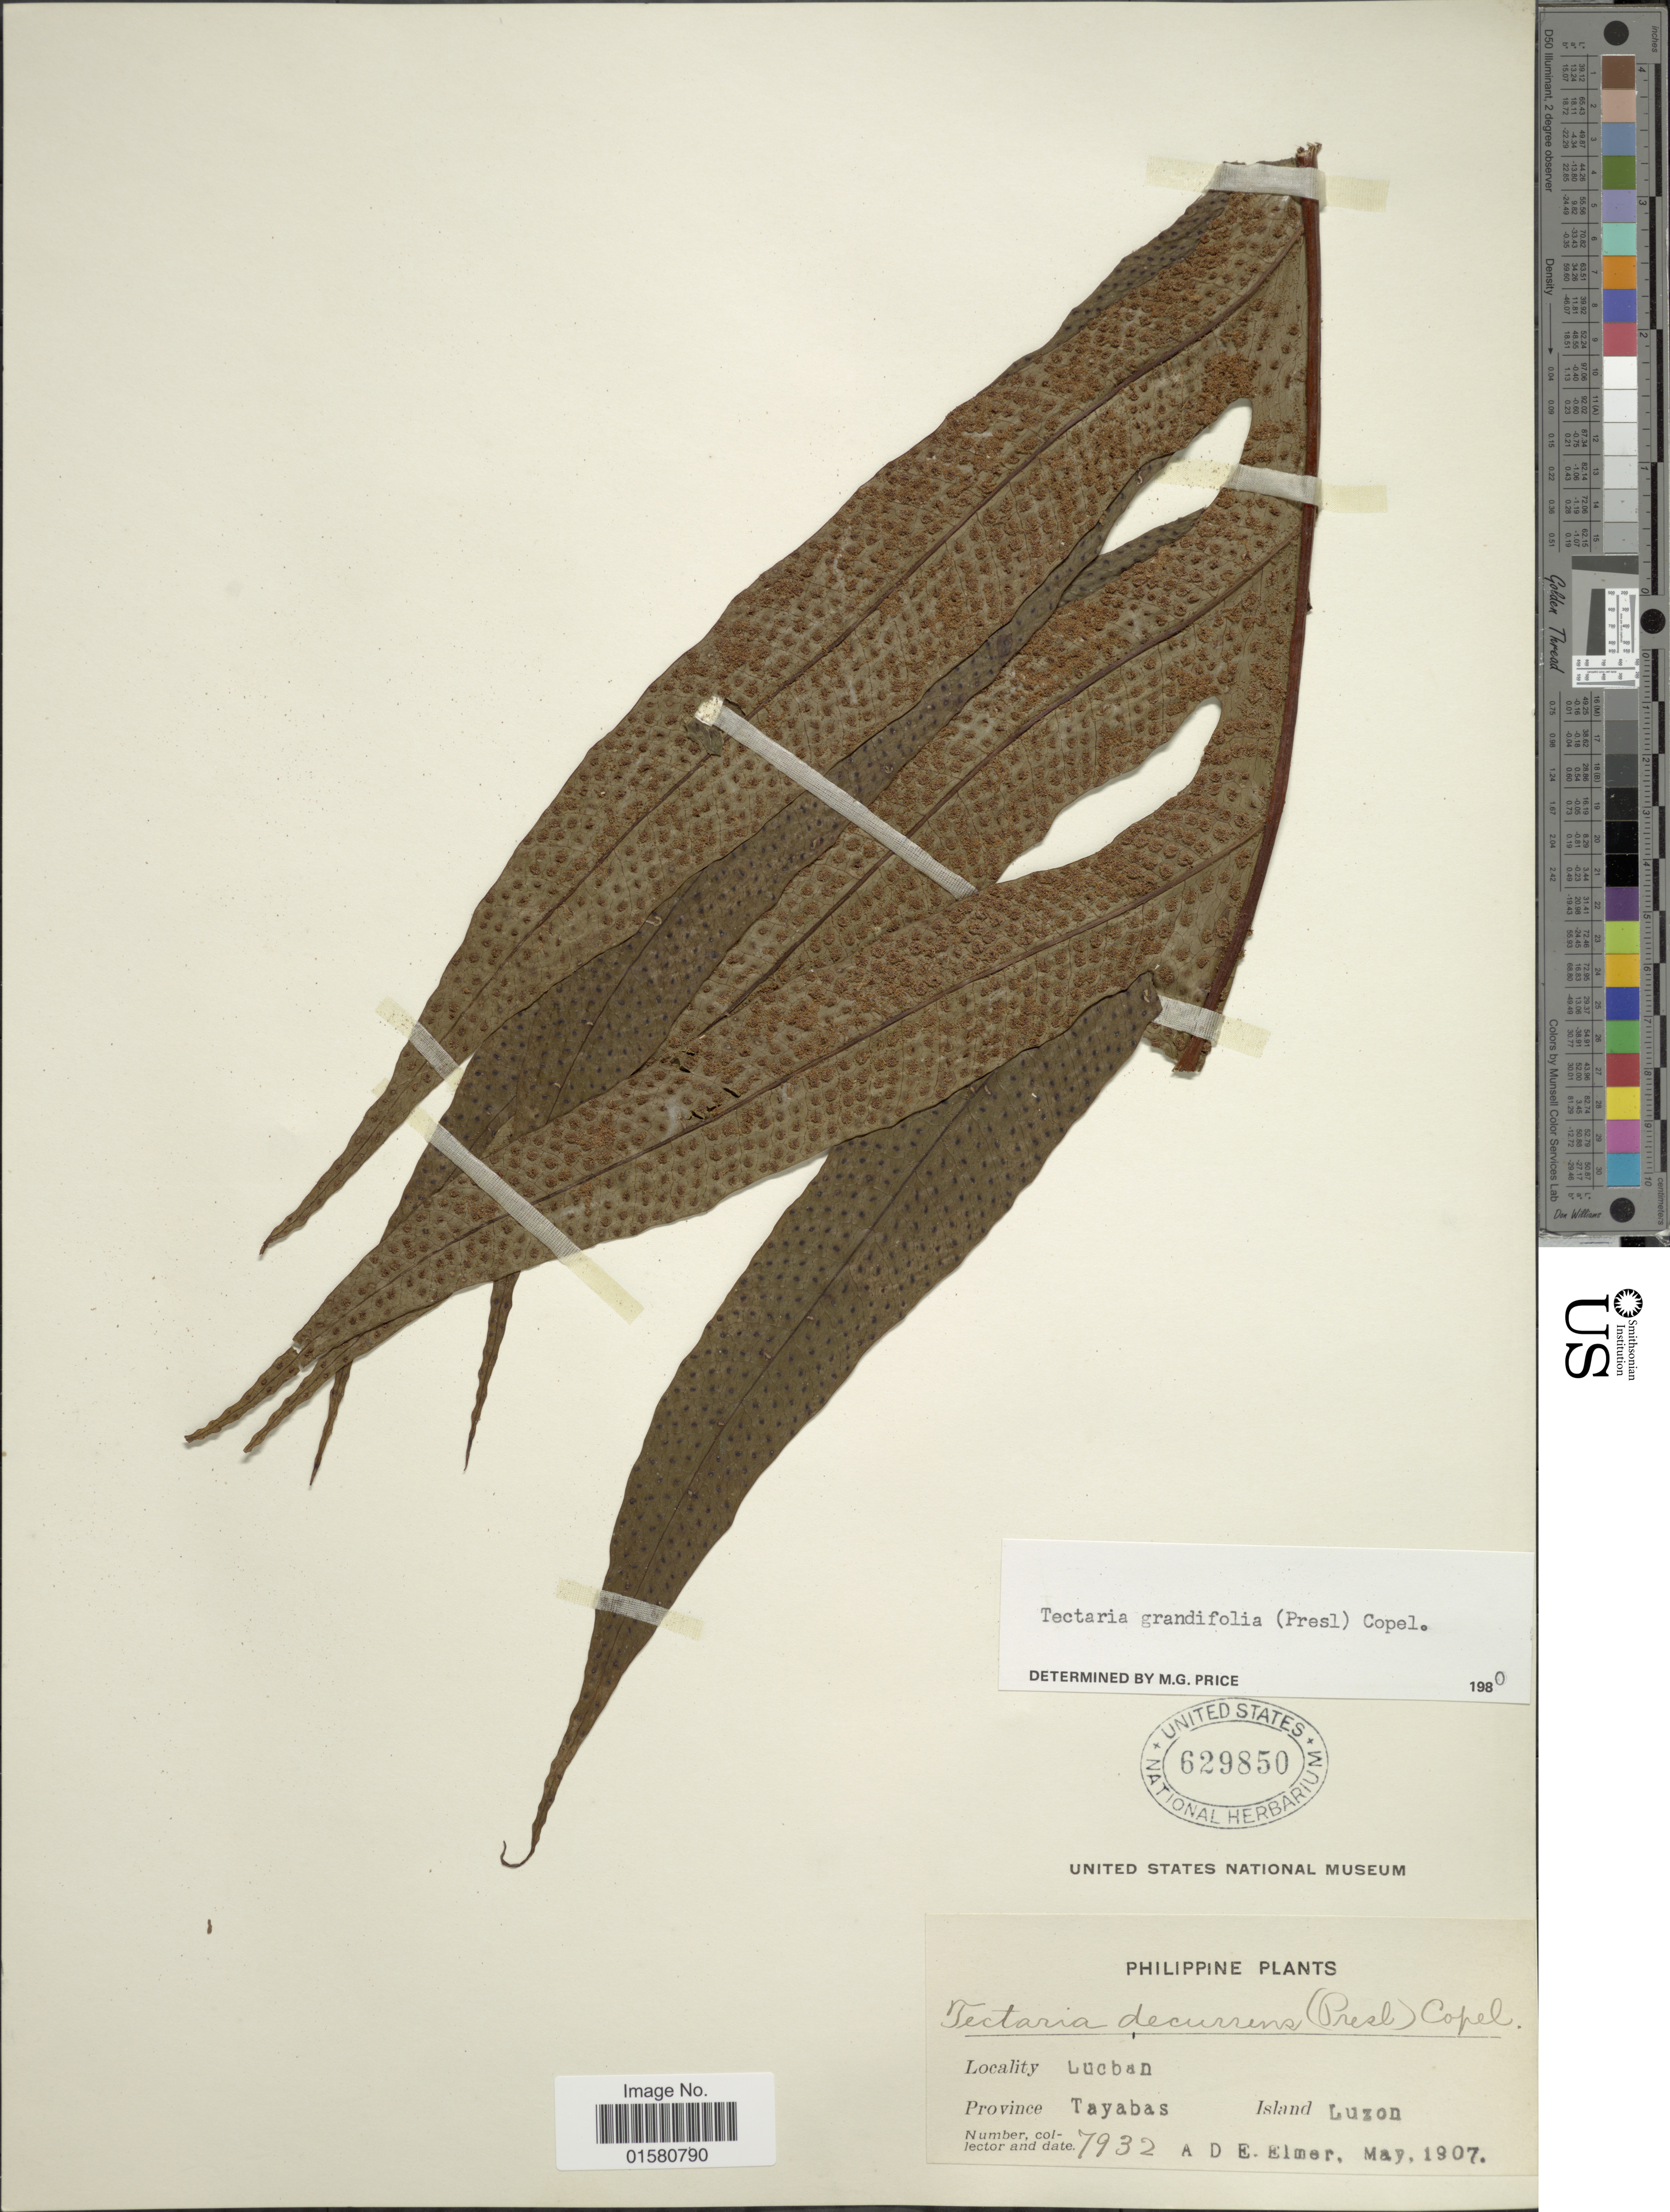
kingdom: Plantae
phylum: Tracheophyta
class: Polypodiopsida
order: Polypodiales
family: Tectariaceae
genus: Tectaria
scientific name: Tectaria crenata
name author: Cav.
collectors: A. D. E. Elmer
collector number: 7932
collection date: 1907-05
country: Philippines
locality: Lucban, Tayabas, Island Luzon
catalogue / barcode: US 629850